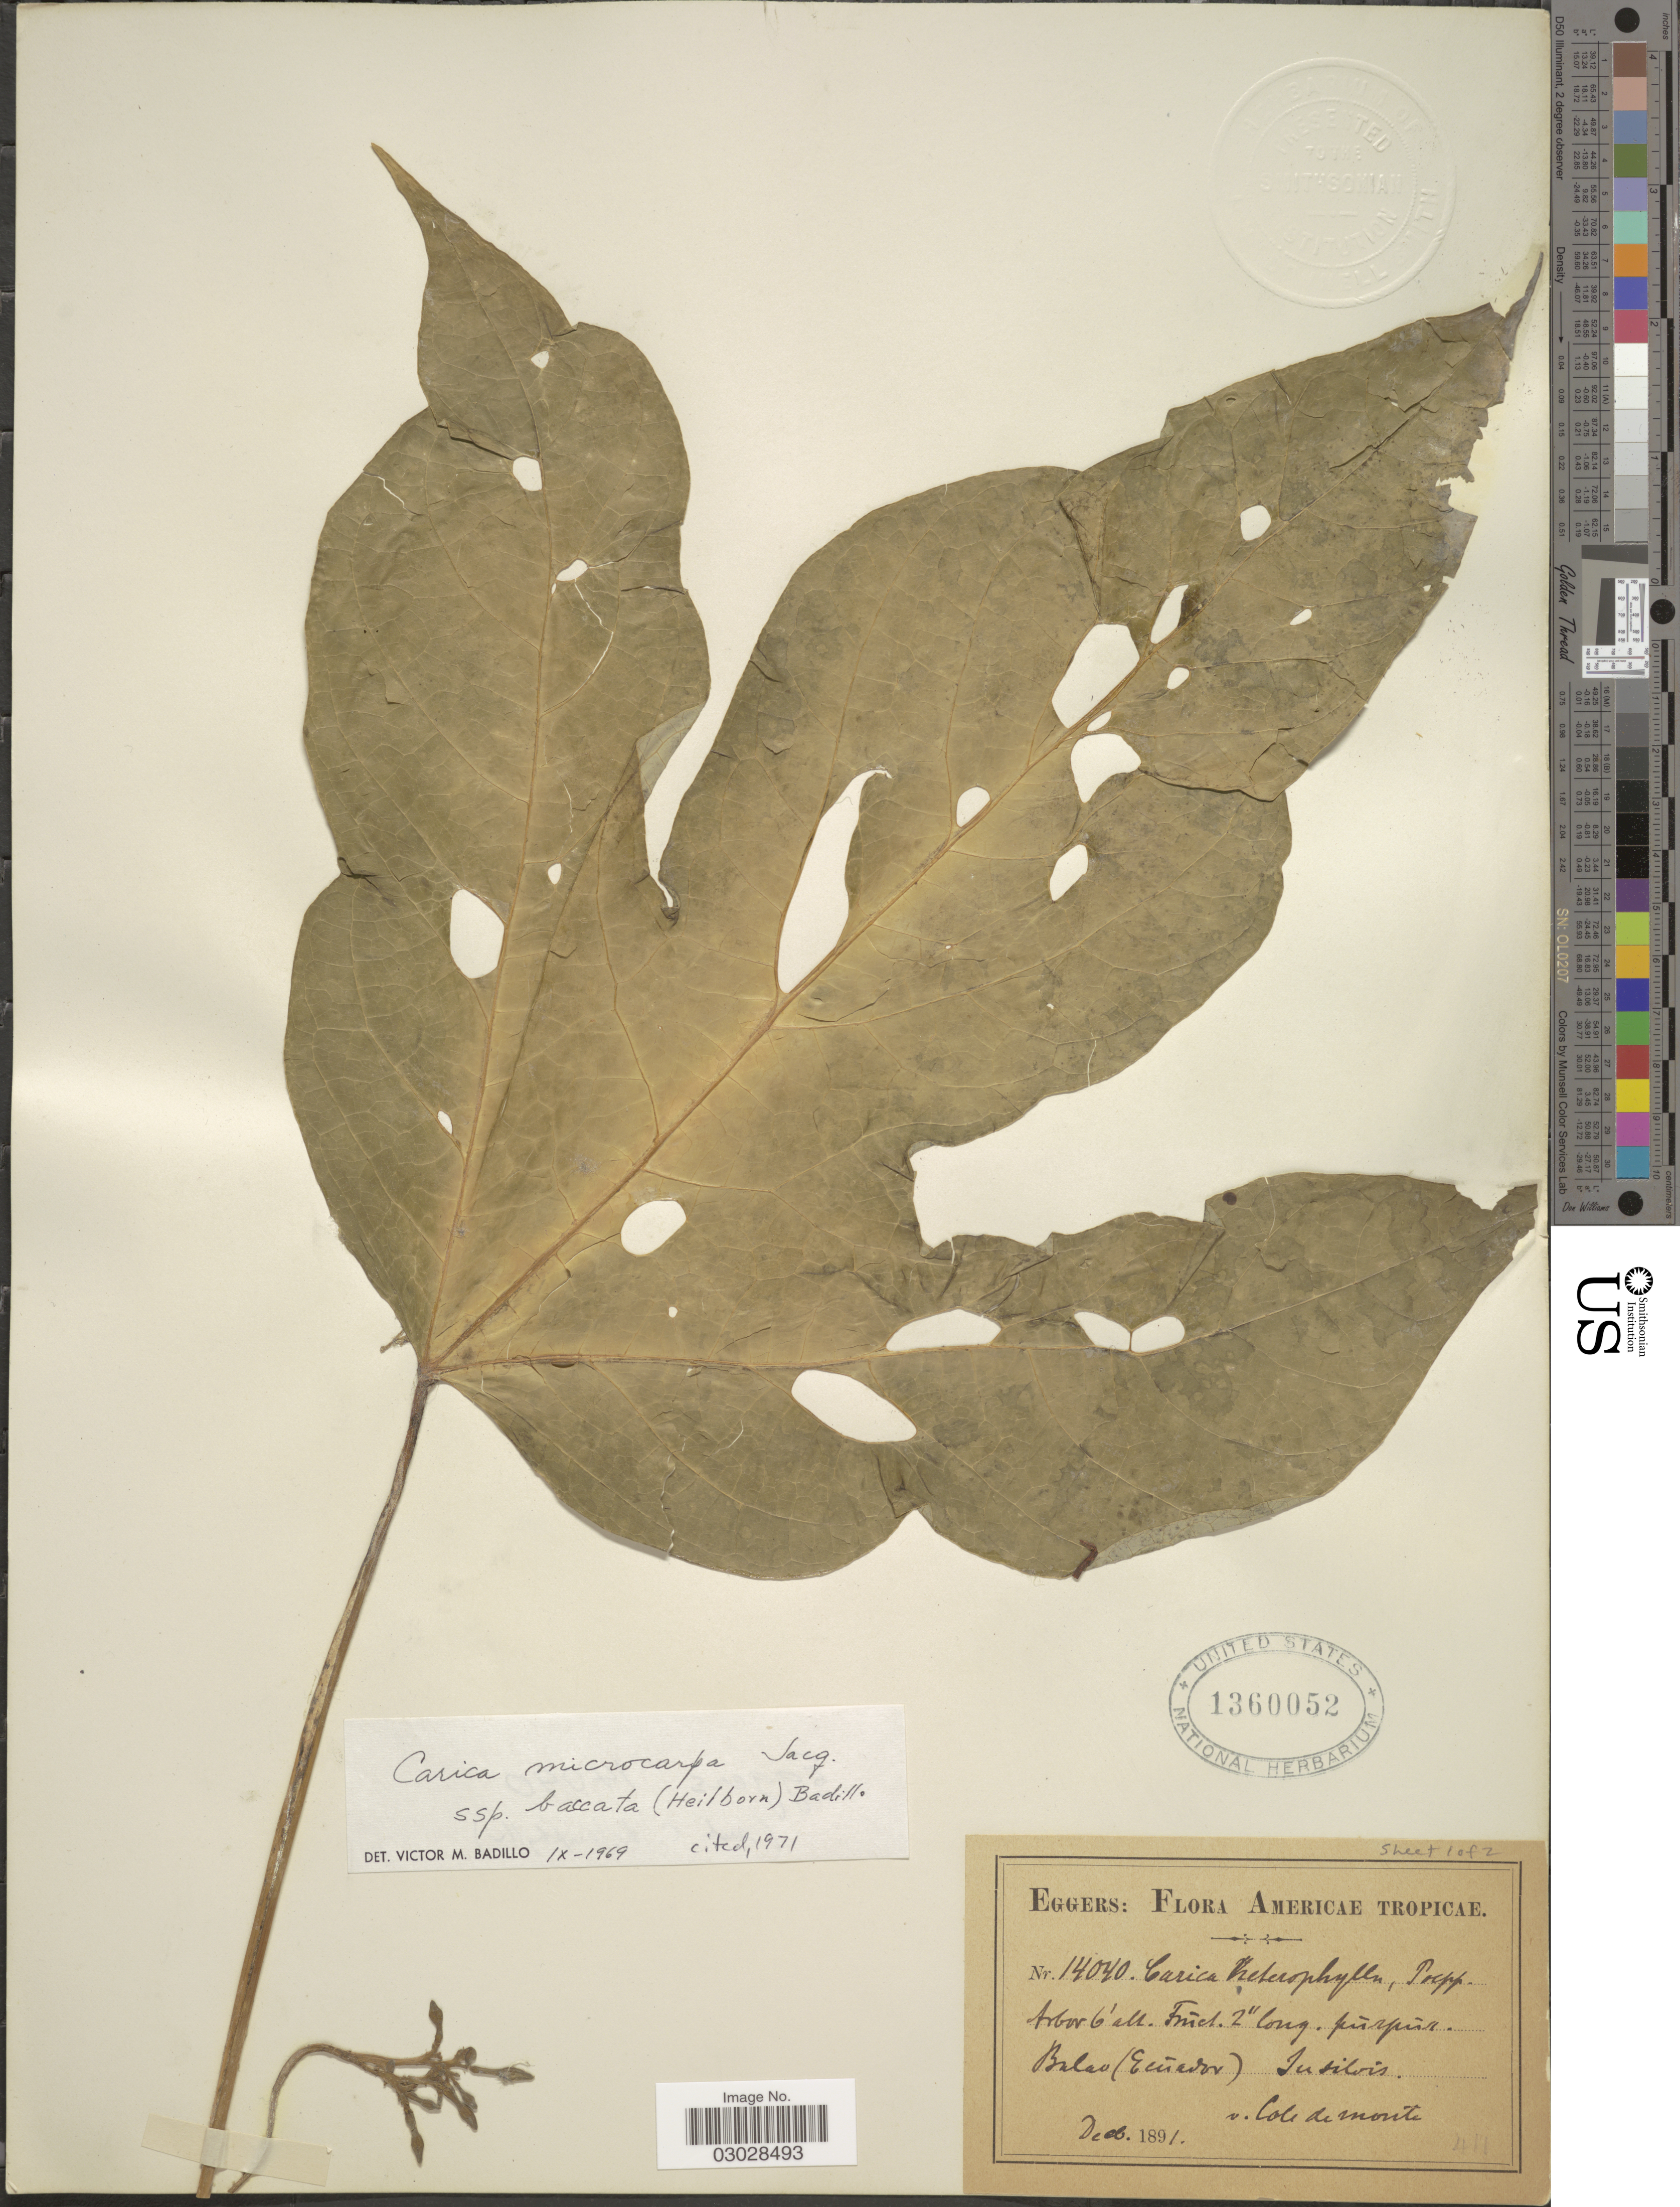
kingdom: Plantae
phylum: Tracheophyta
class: Magnoliopsida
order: Brassicales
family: Caricaceae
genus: Vasconcellea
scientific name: Vasconcellea microcarpa subsp. baccata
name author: (Heilborn) V.M. Badillo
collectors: -. Eggers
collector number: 14040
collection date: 1891-12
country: Ecuador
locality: Americae Tropicae. Balao. In silvis v. Cole de monte.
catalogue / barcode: US 1360052